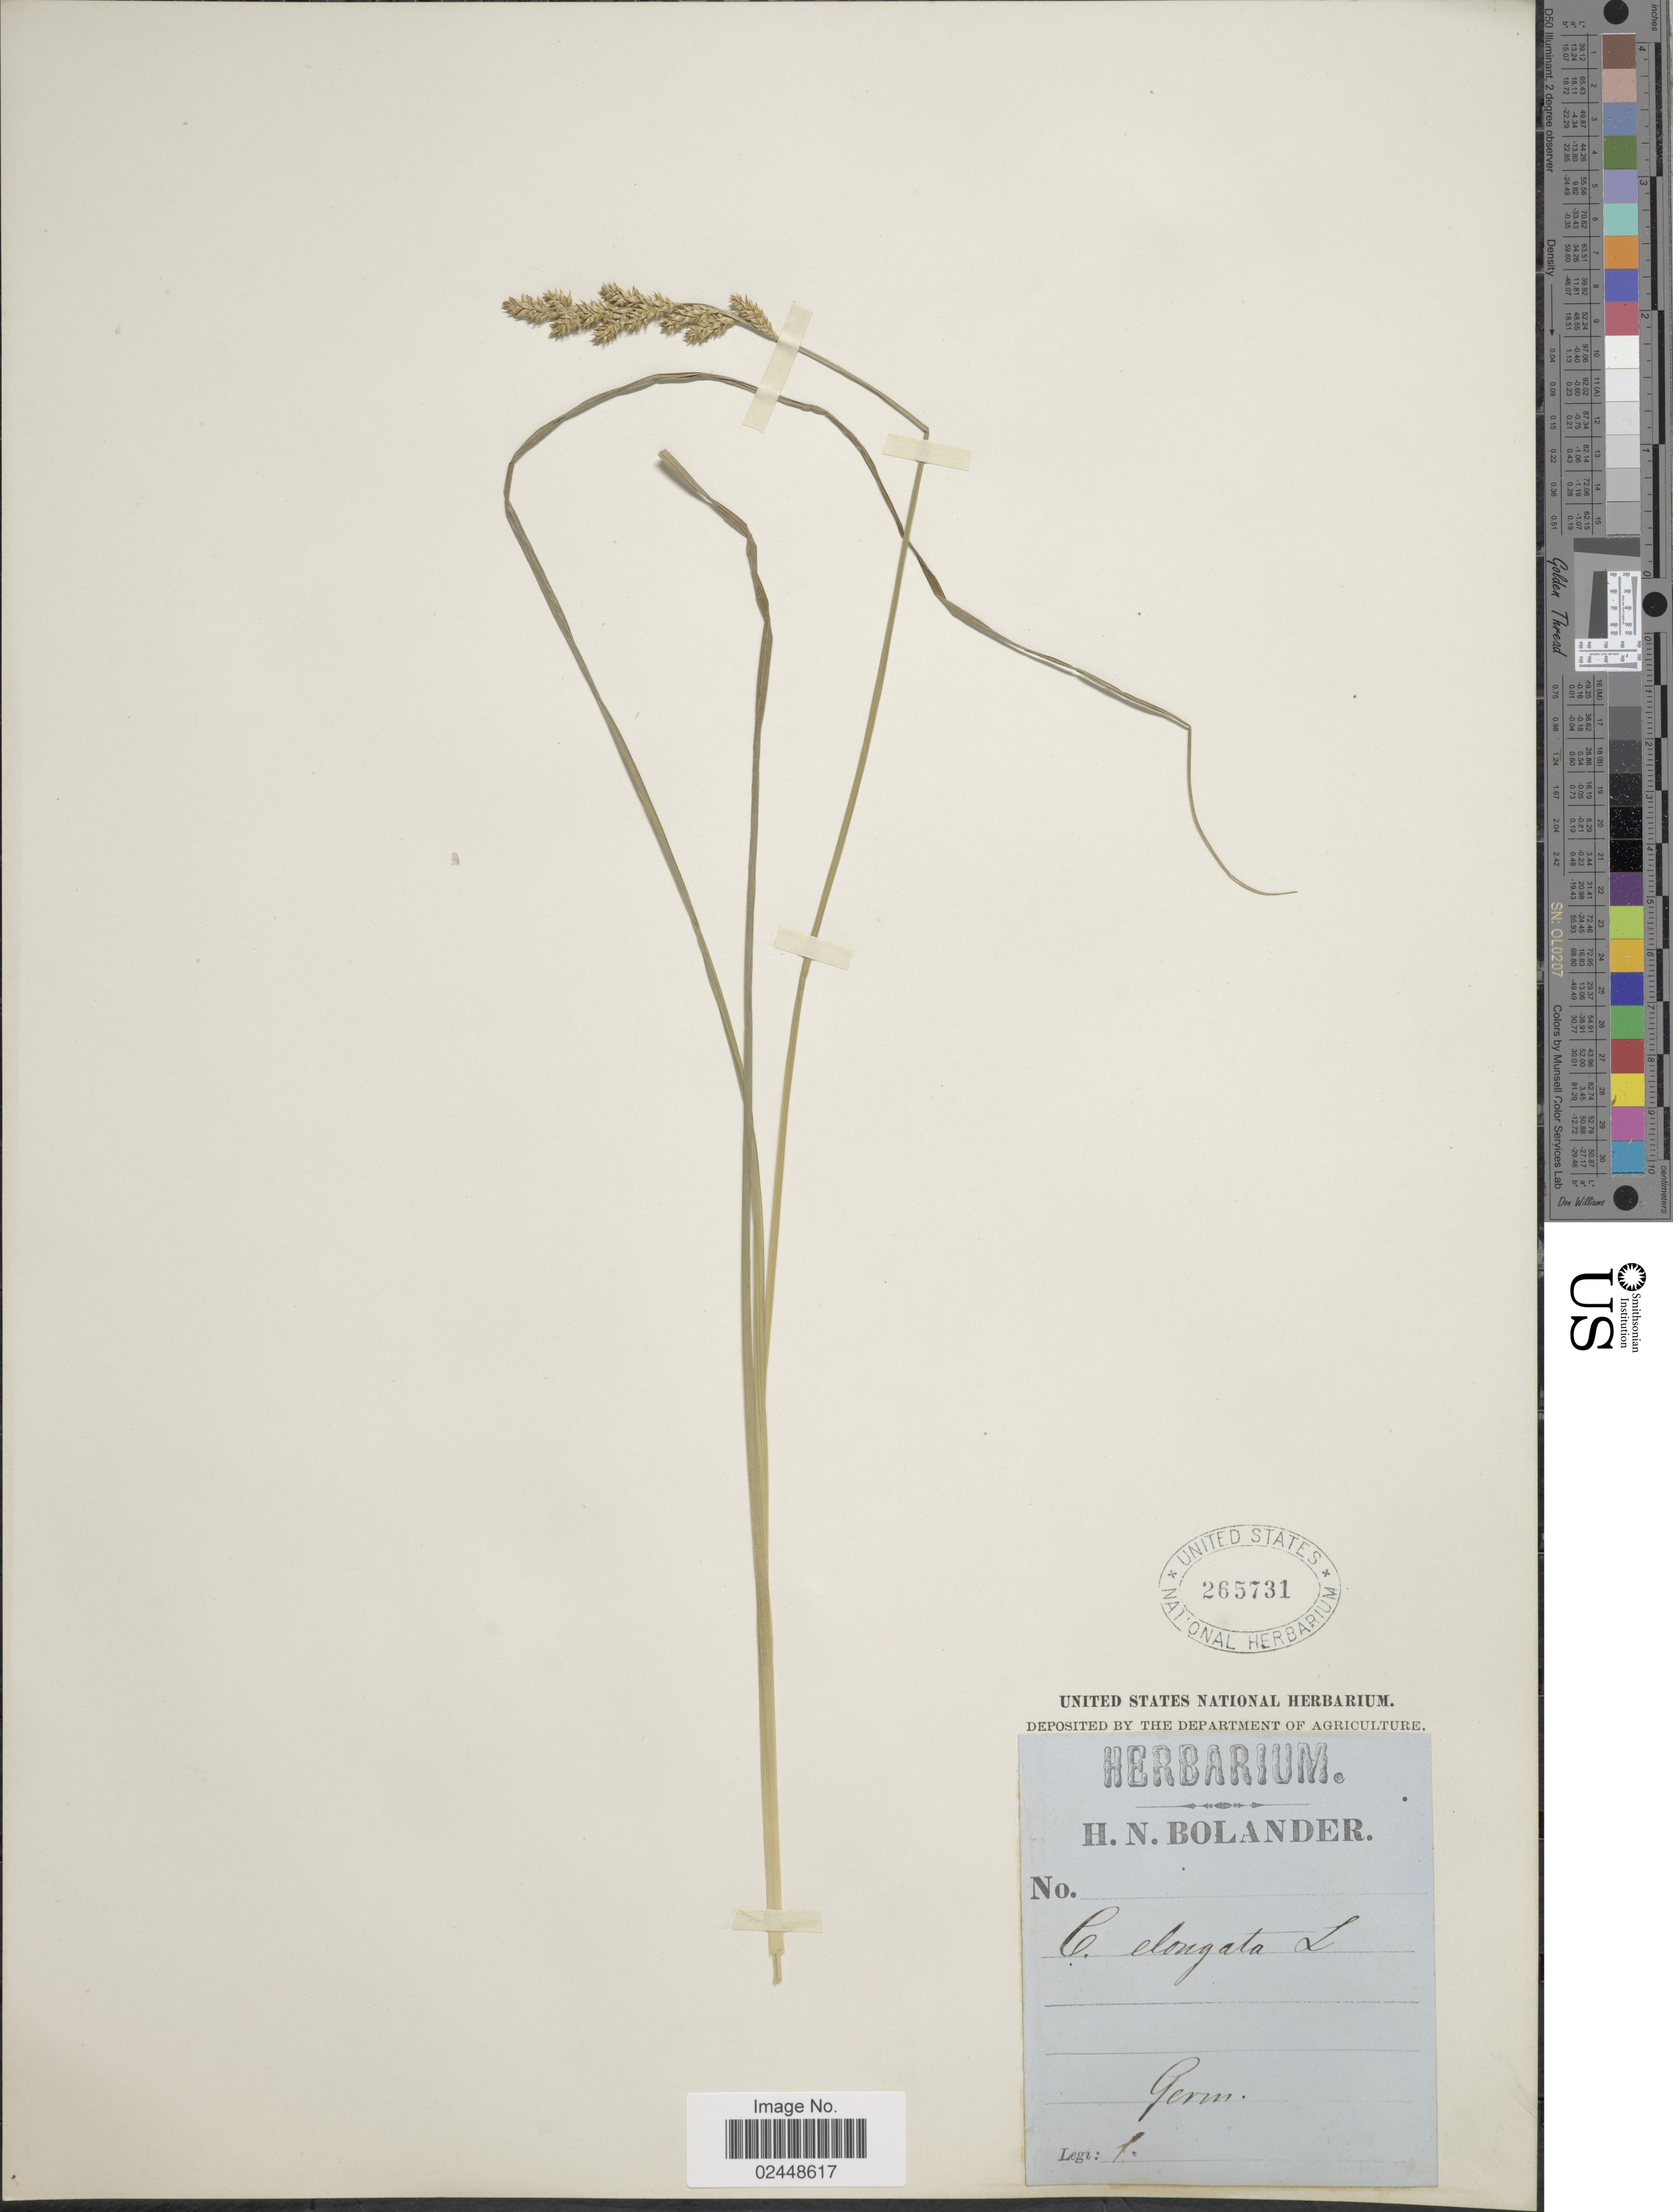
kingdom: Plantae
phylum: Tracheophyta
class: Liliopsida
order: Poales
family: Cyperaceae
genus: Carex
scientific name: Carex elongata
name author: L.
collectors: H. Bolander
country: Germany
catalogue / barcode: US 265731